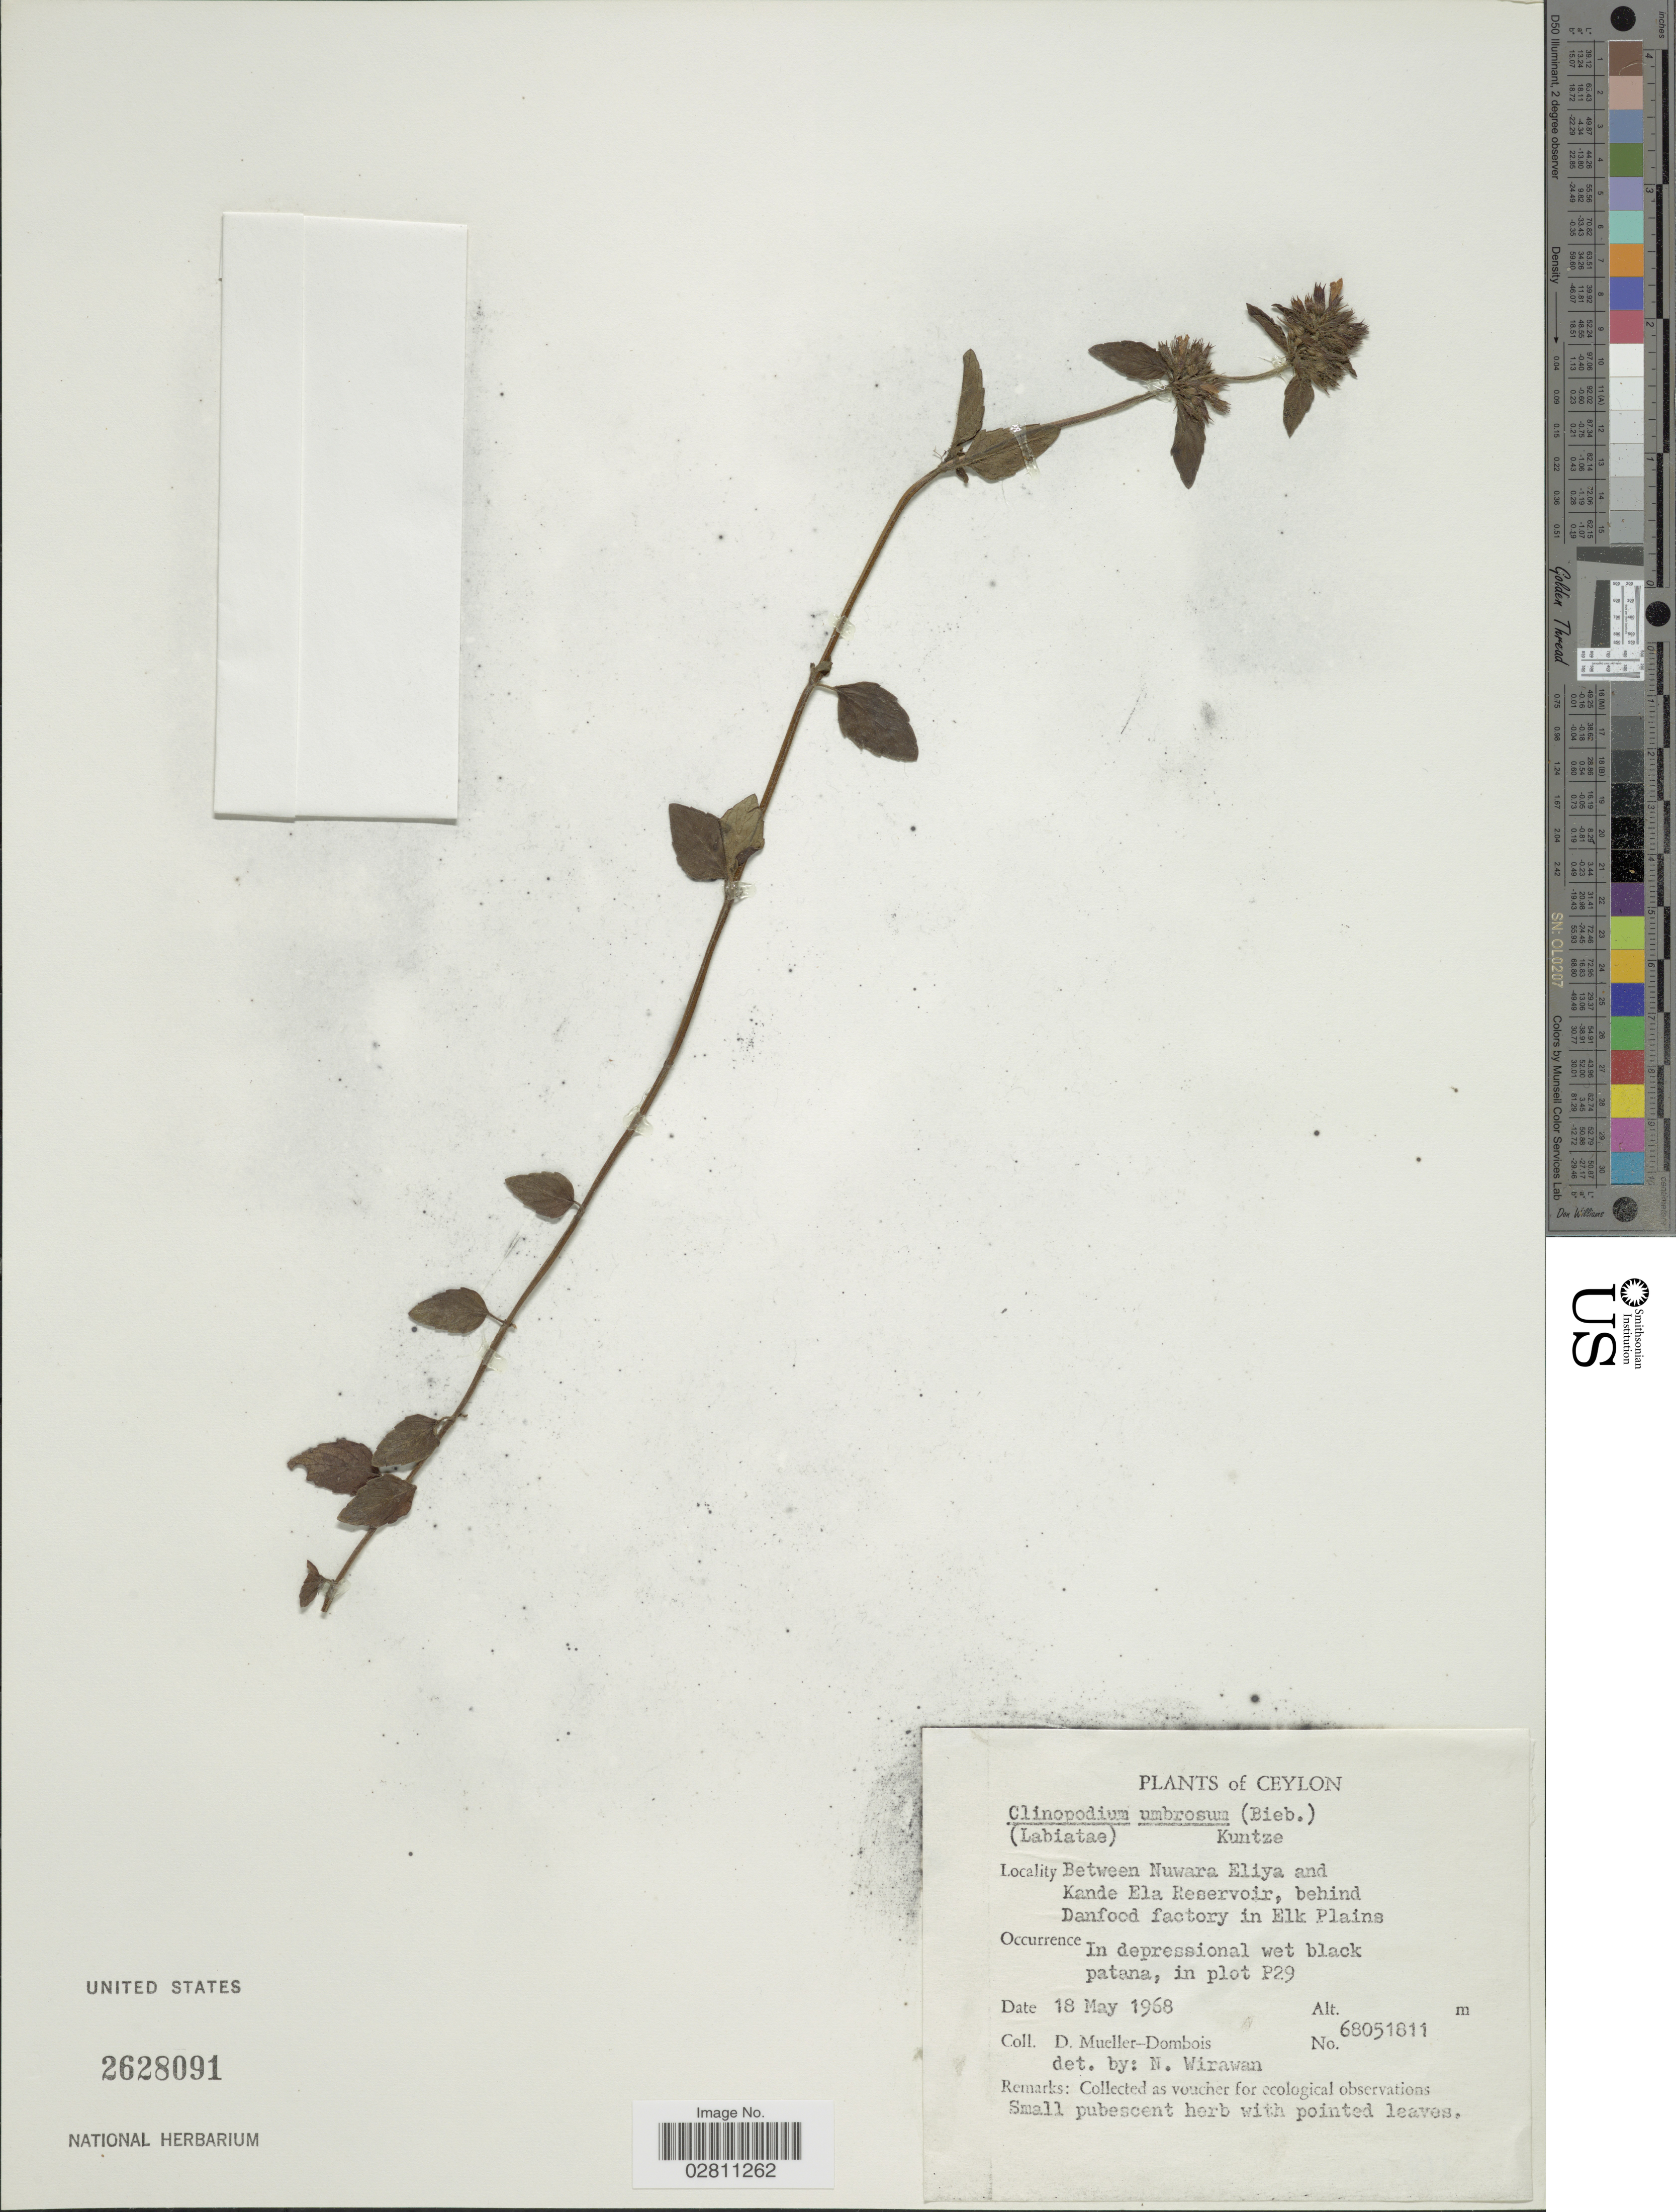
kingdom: Plantae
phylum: Tracheophyta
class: Magnoliopsida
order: Lamiales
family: Lamiaceae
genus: Clinopodium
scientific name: Clinopodium umbrosum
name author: (M. Bieb.) C. Koch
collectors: D. Mueller-Dombois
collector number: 68051811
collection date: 1968-05-18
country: Sri Lanka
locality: Ceylon, Between Nuwara Eliya and Kande Ela Reservoir, behind Danfood factory in Elk Plains. In depressional wet black patana, in plot P29.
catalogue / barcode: US 2628091